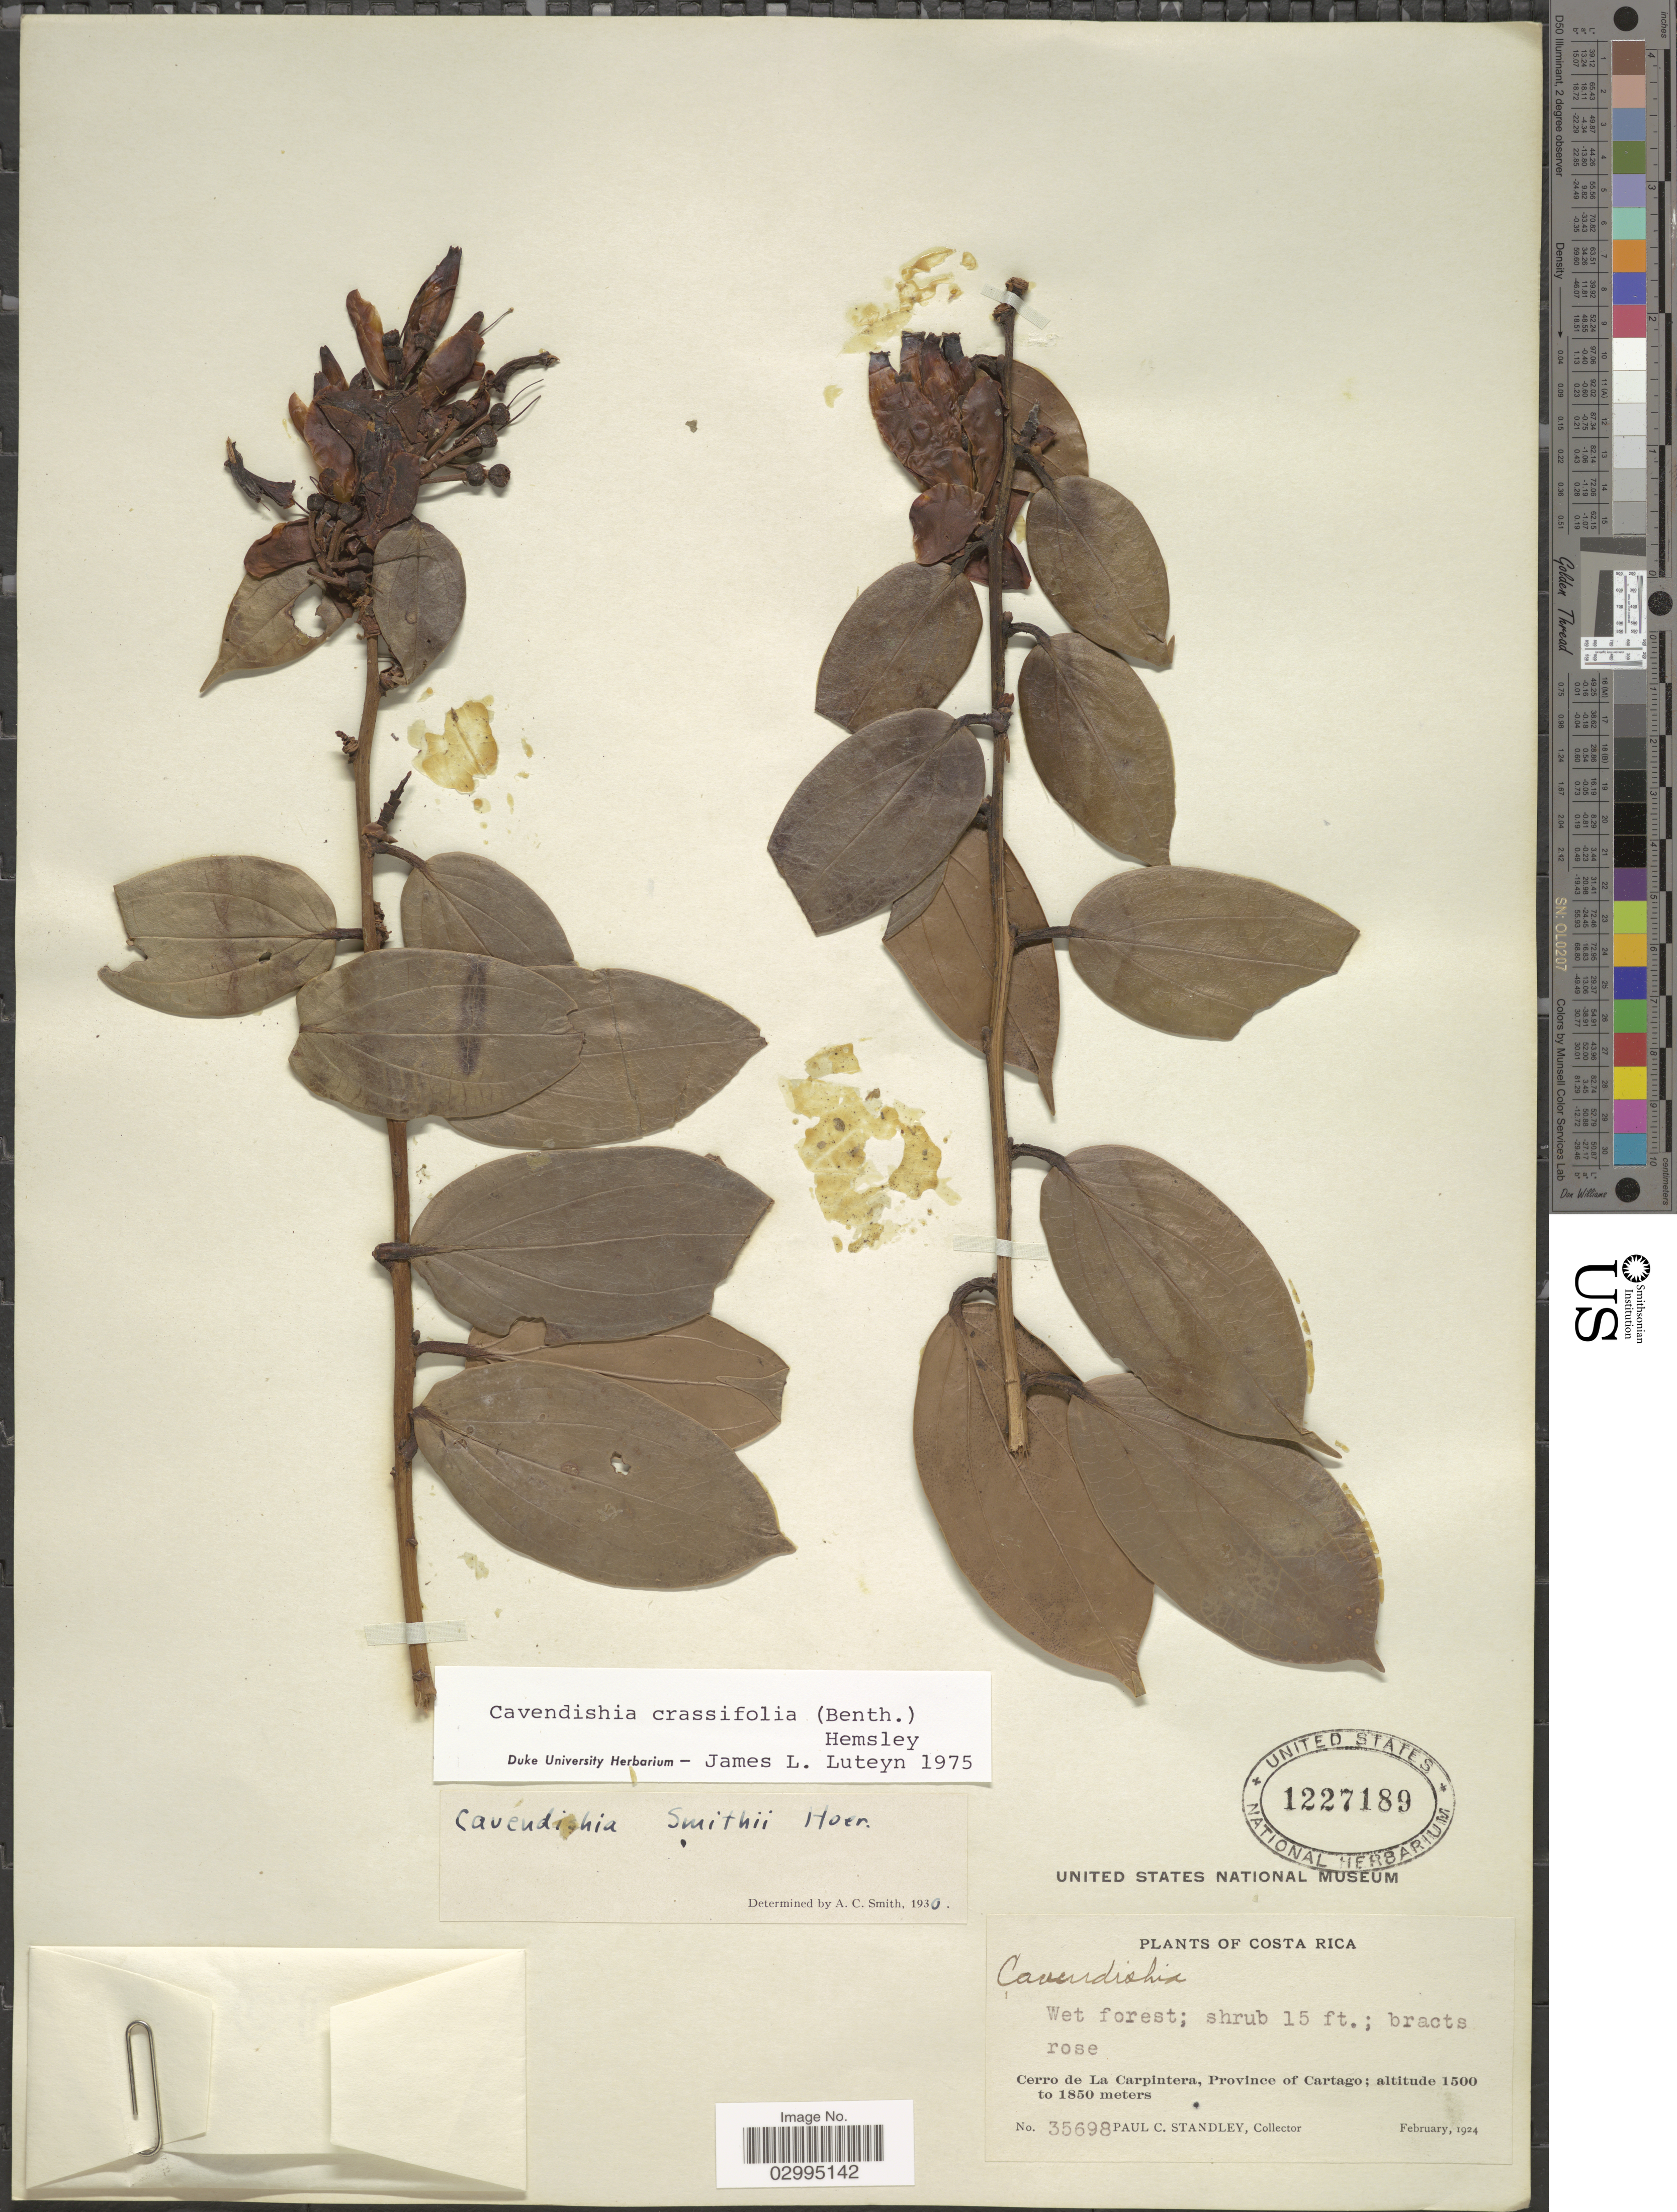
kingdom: Plantae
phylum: Tracheophyta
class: Magnoliopsida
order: Ericales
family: Ericaceae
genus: Cavendishia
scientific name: Cavendishia crassifolia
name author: (Benth.) Hemsl.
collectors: P. C. Standley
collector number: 35698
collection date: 1924-02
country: Costa Rica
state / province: Cartago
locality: Cerro de La Carpintera, Province of Cartago.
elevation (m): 1500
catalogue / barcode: US 1227189